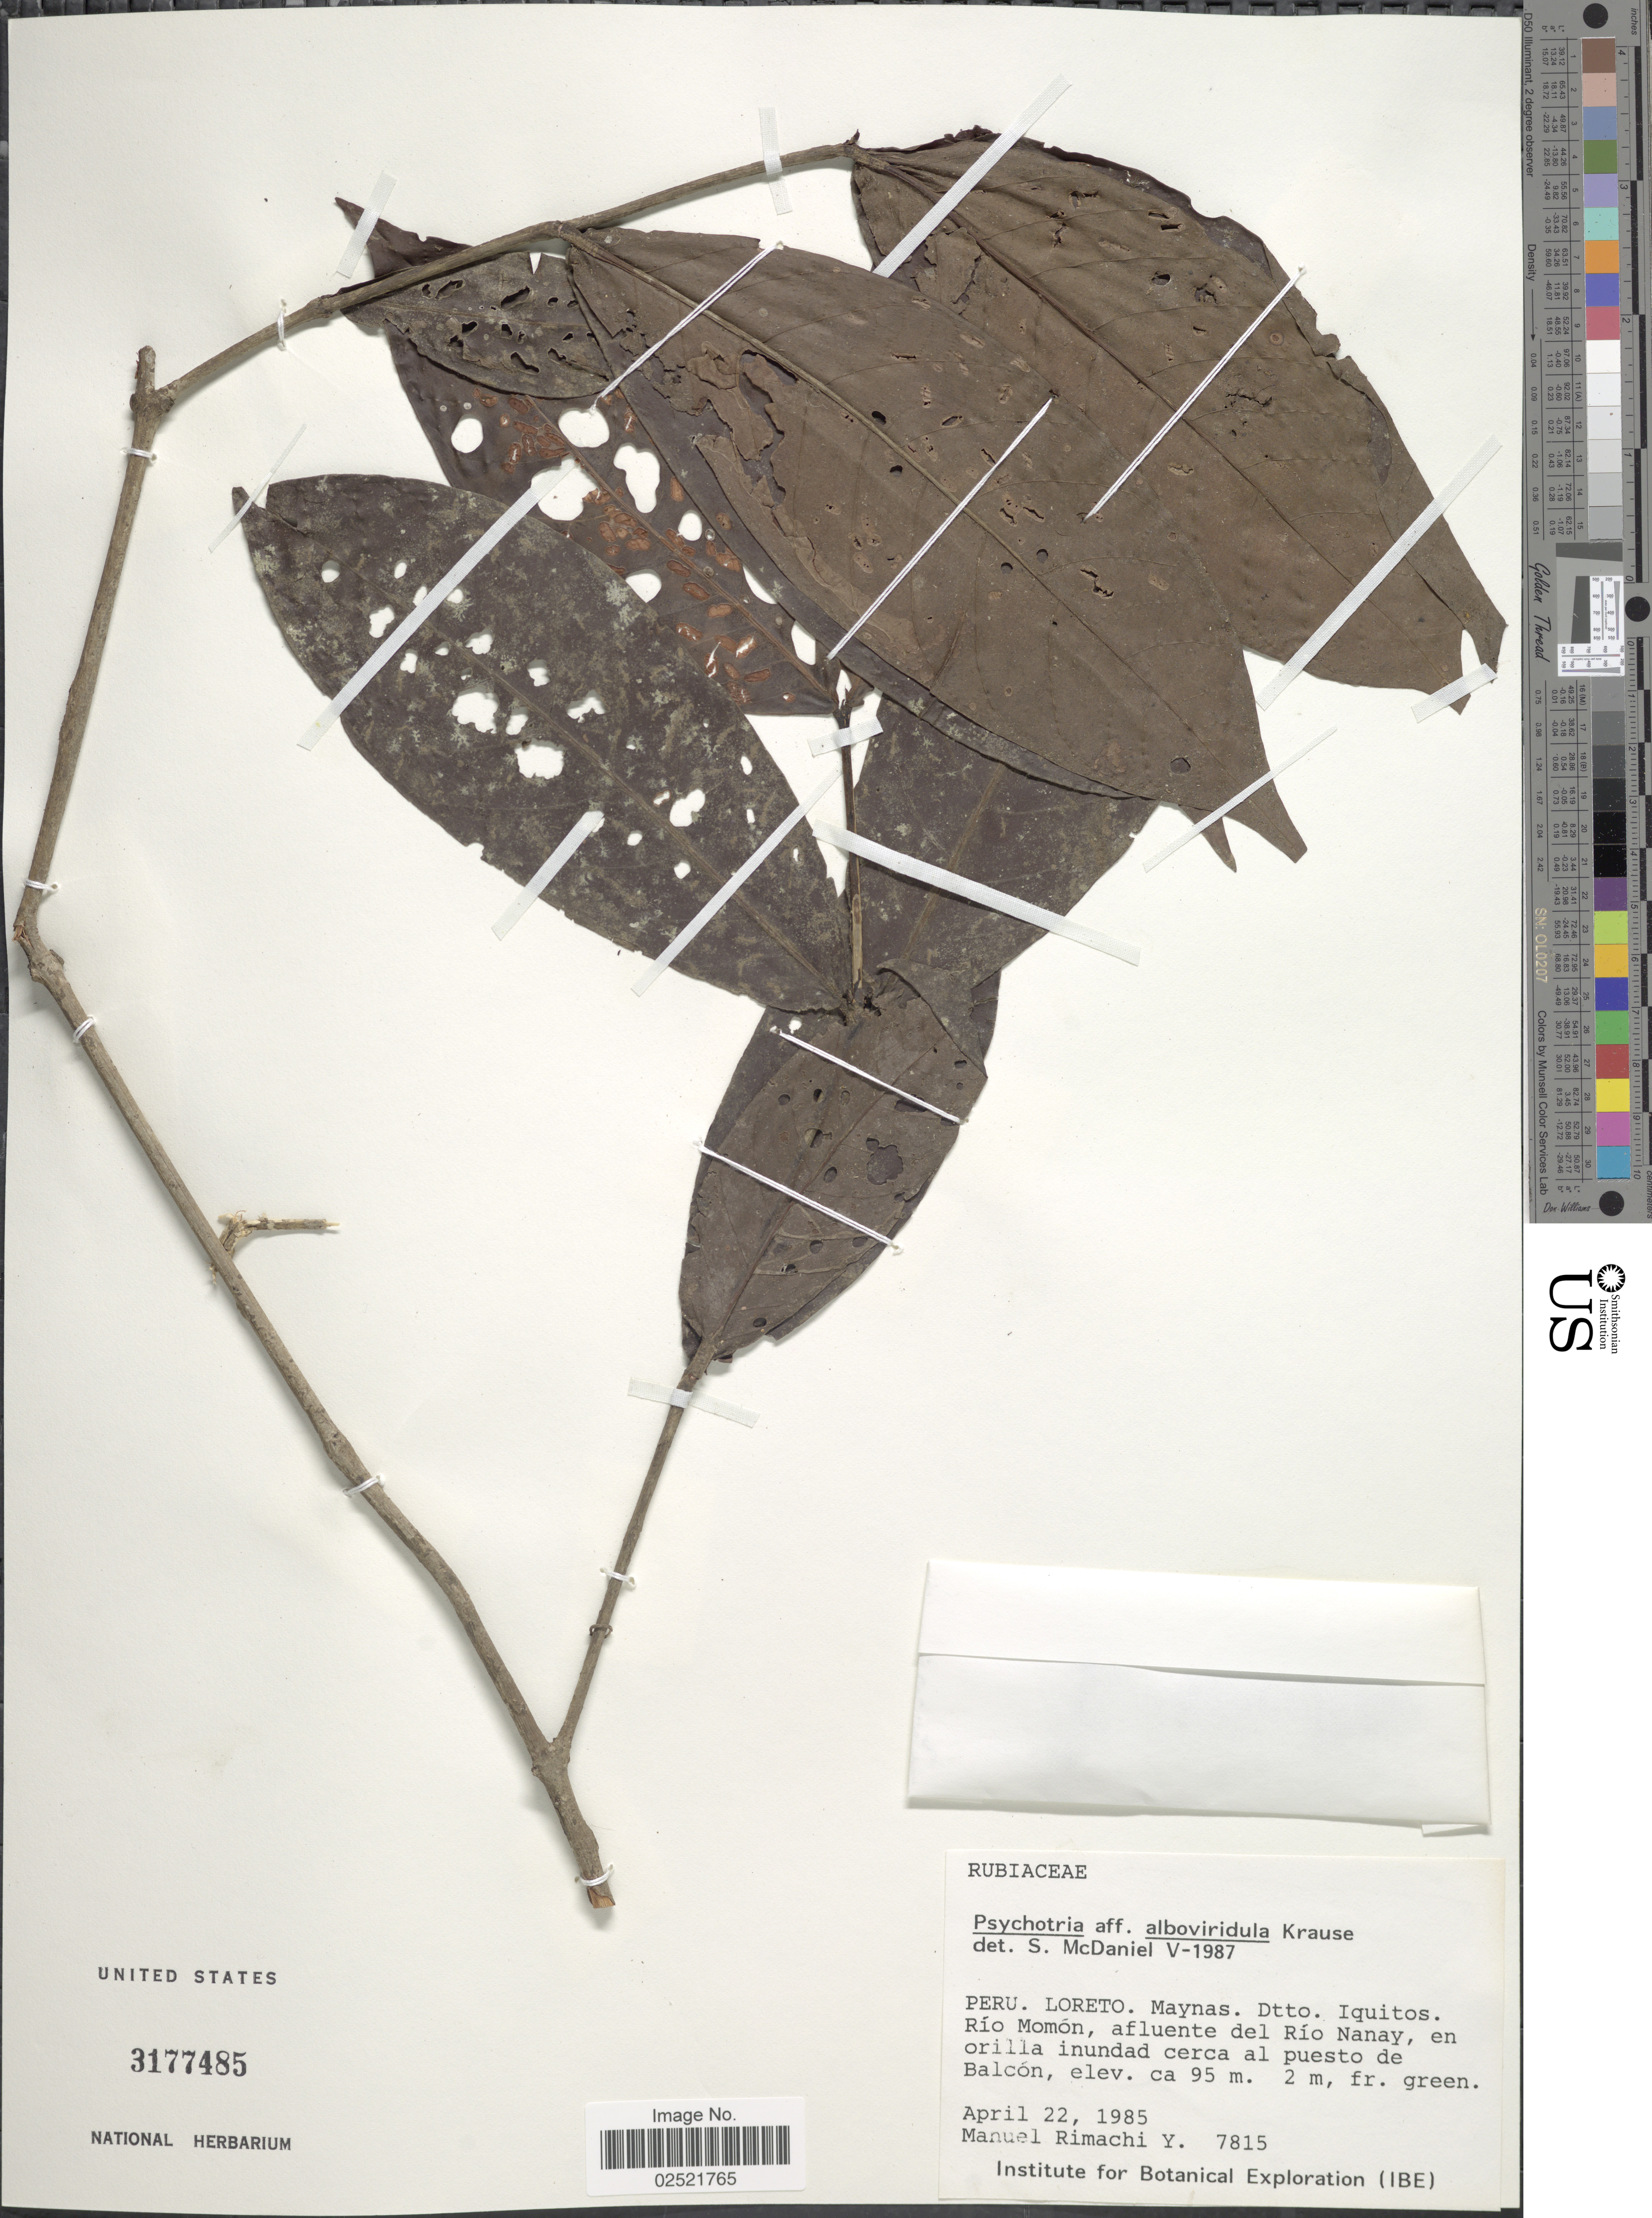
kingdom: Plantae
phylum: Tracheophyta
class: Magnoliopsida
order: Gentianales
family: Rubiaceae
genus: Psychotria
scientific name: Psychotria remota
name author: Benth.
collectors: M. Rimachi Y.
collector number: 7815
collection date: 1985-04-22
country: Peru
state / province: Loreto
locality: Maynas, Dtto. Iquitos, Rio Momon, afluente del Rio Nanay, en orilla inundad cerca al puesto de Balcon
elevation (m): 95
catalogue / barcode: US 3177485